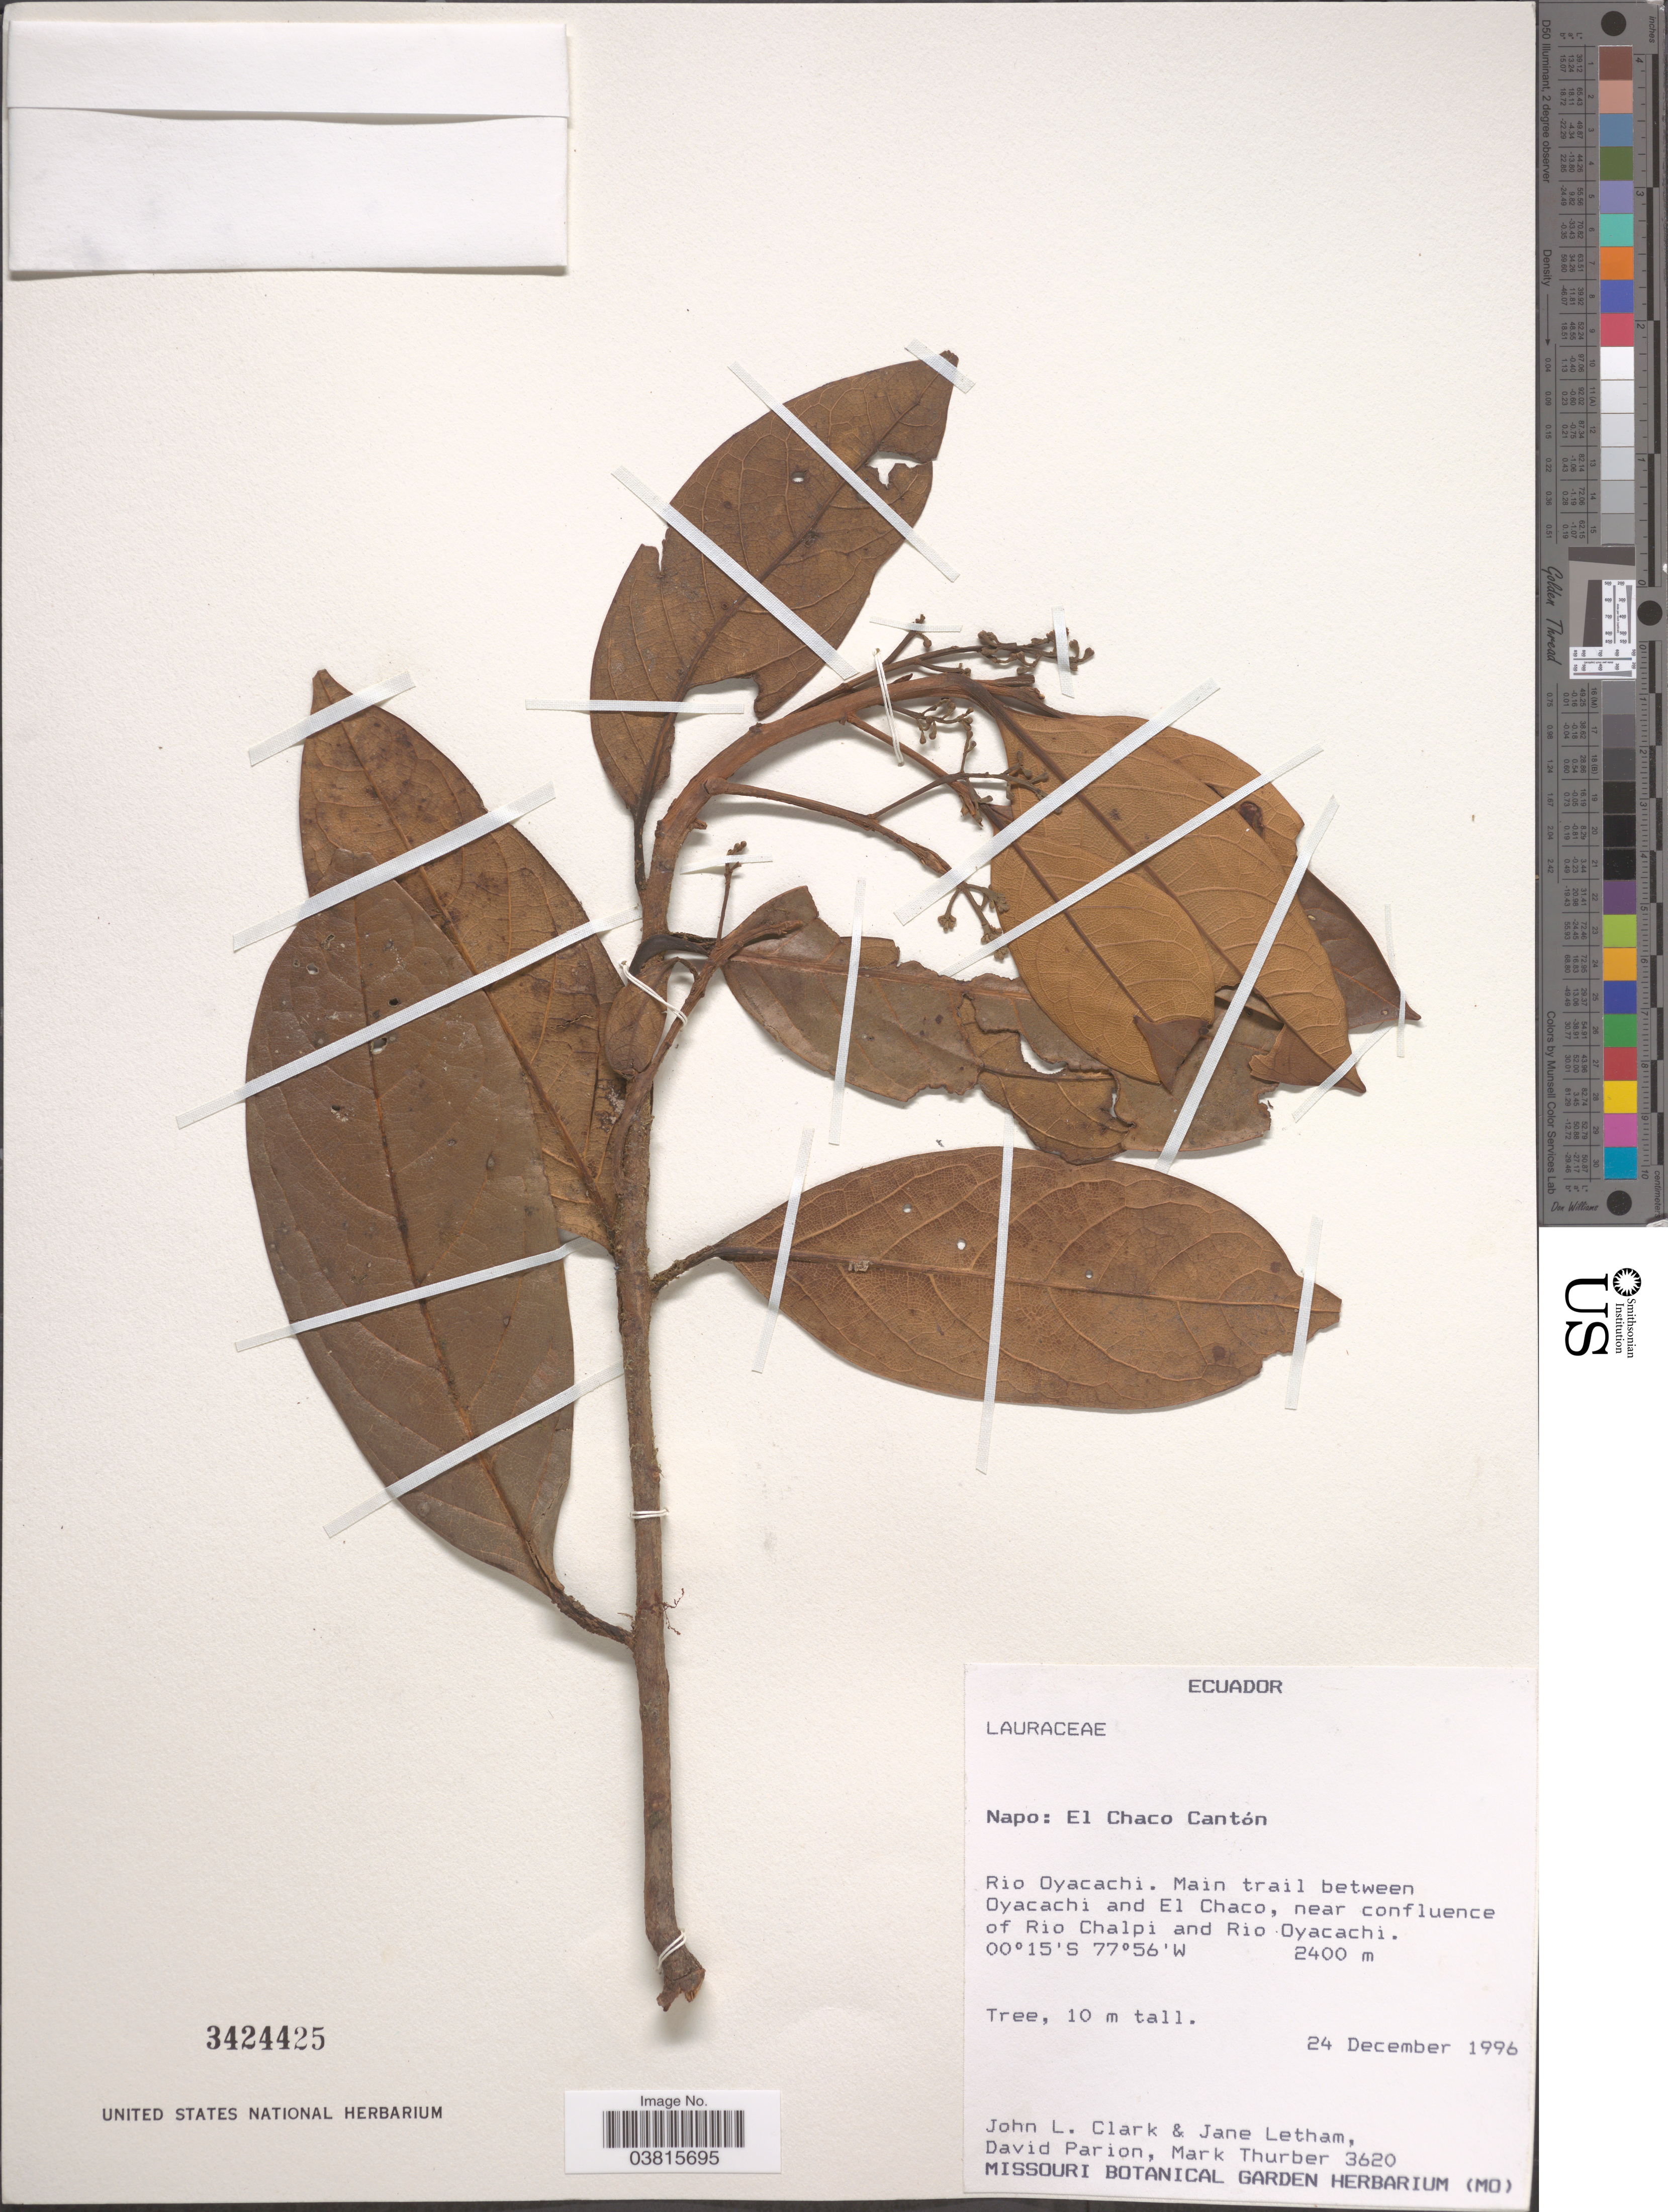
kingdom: Plantae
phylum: Tracheophyta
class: Magnoliopsida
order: Laurales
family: Lauraceae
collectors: J. L. Clark, J. Letham, D. Parion & M. Thurber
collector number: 3620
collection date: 1996-12-24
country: Ecuador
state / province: Napo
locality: El Chaco Cantón. Rio Oyacachi. Main trail between Oyacachi and El Chaco, near confluence of Rio Chalpi and Rio Oyacachi.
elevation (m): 2400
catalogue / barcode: US 3424425